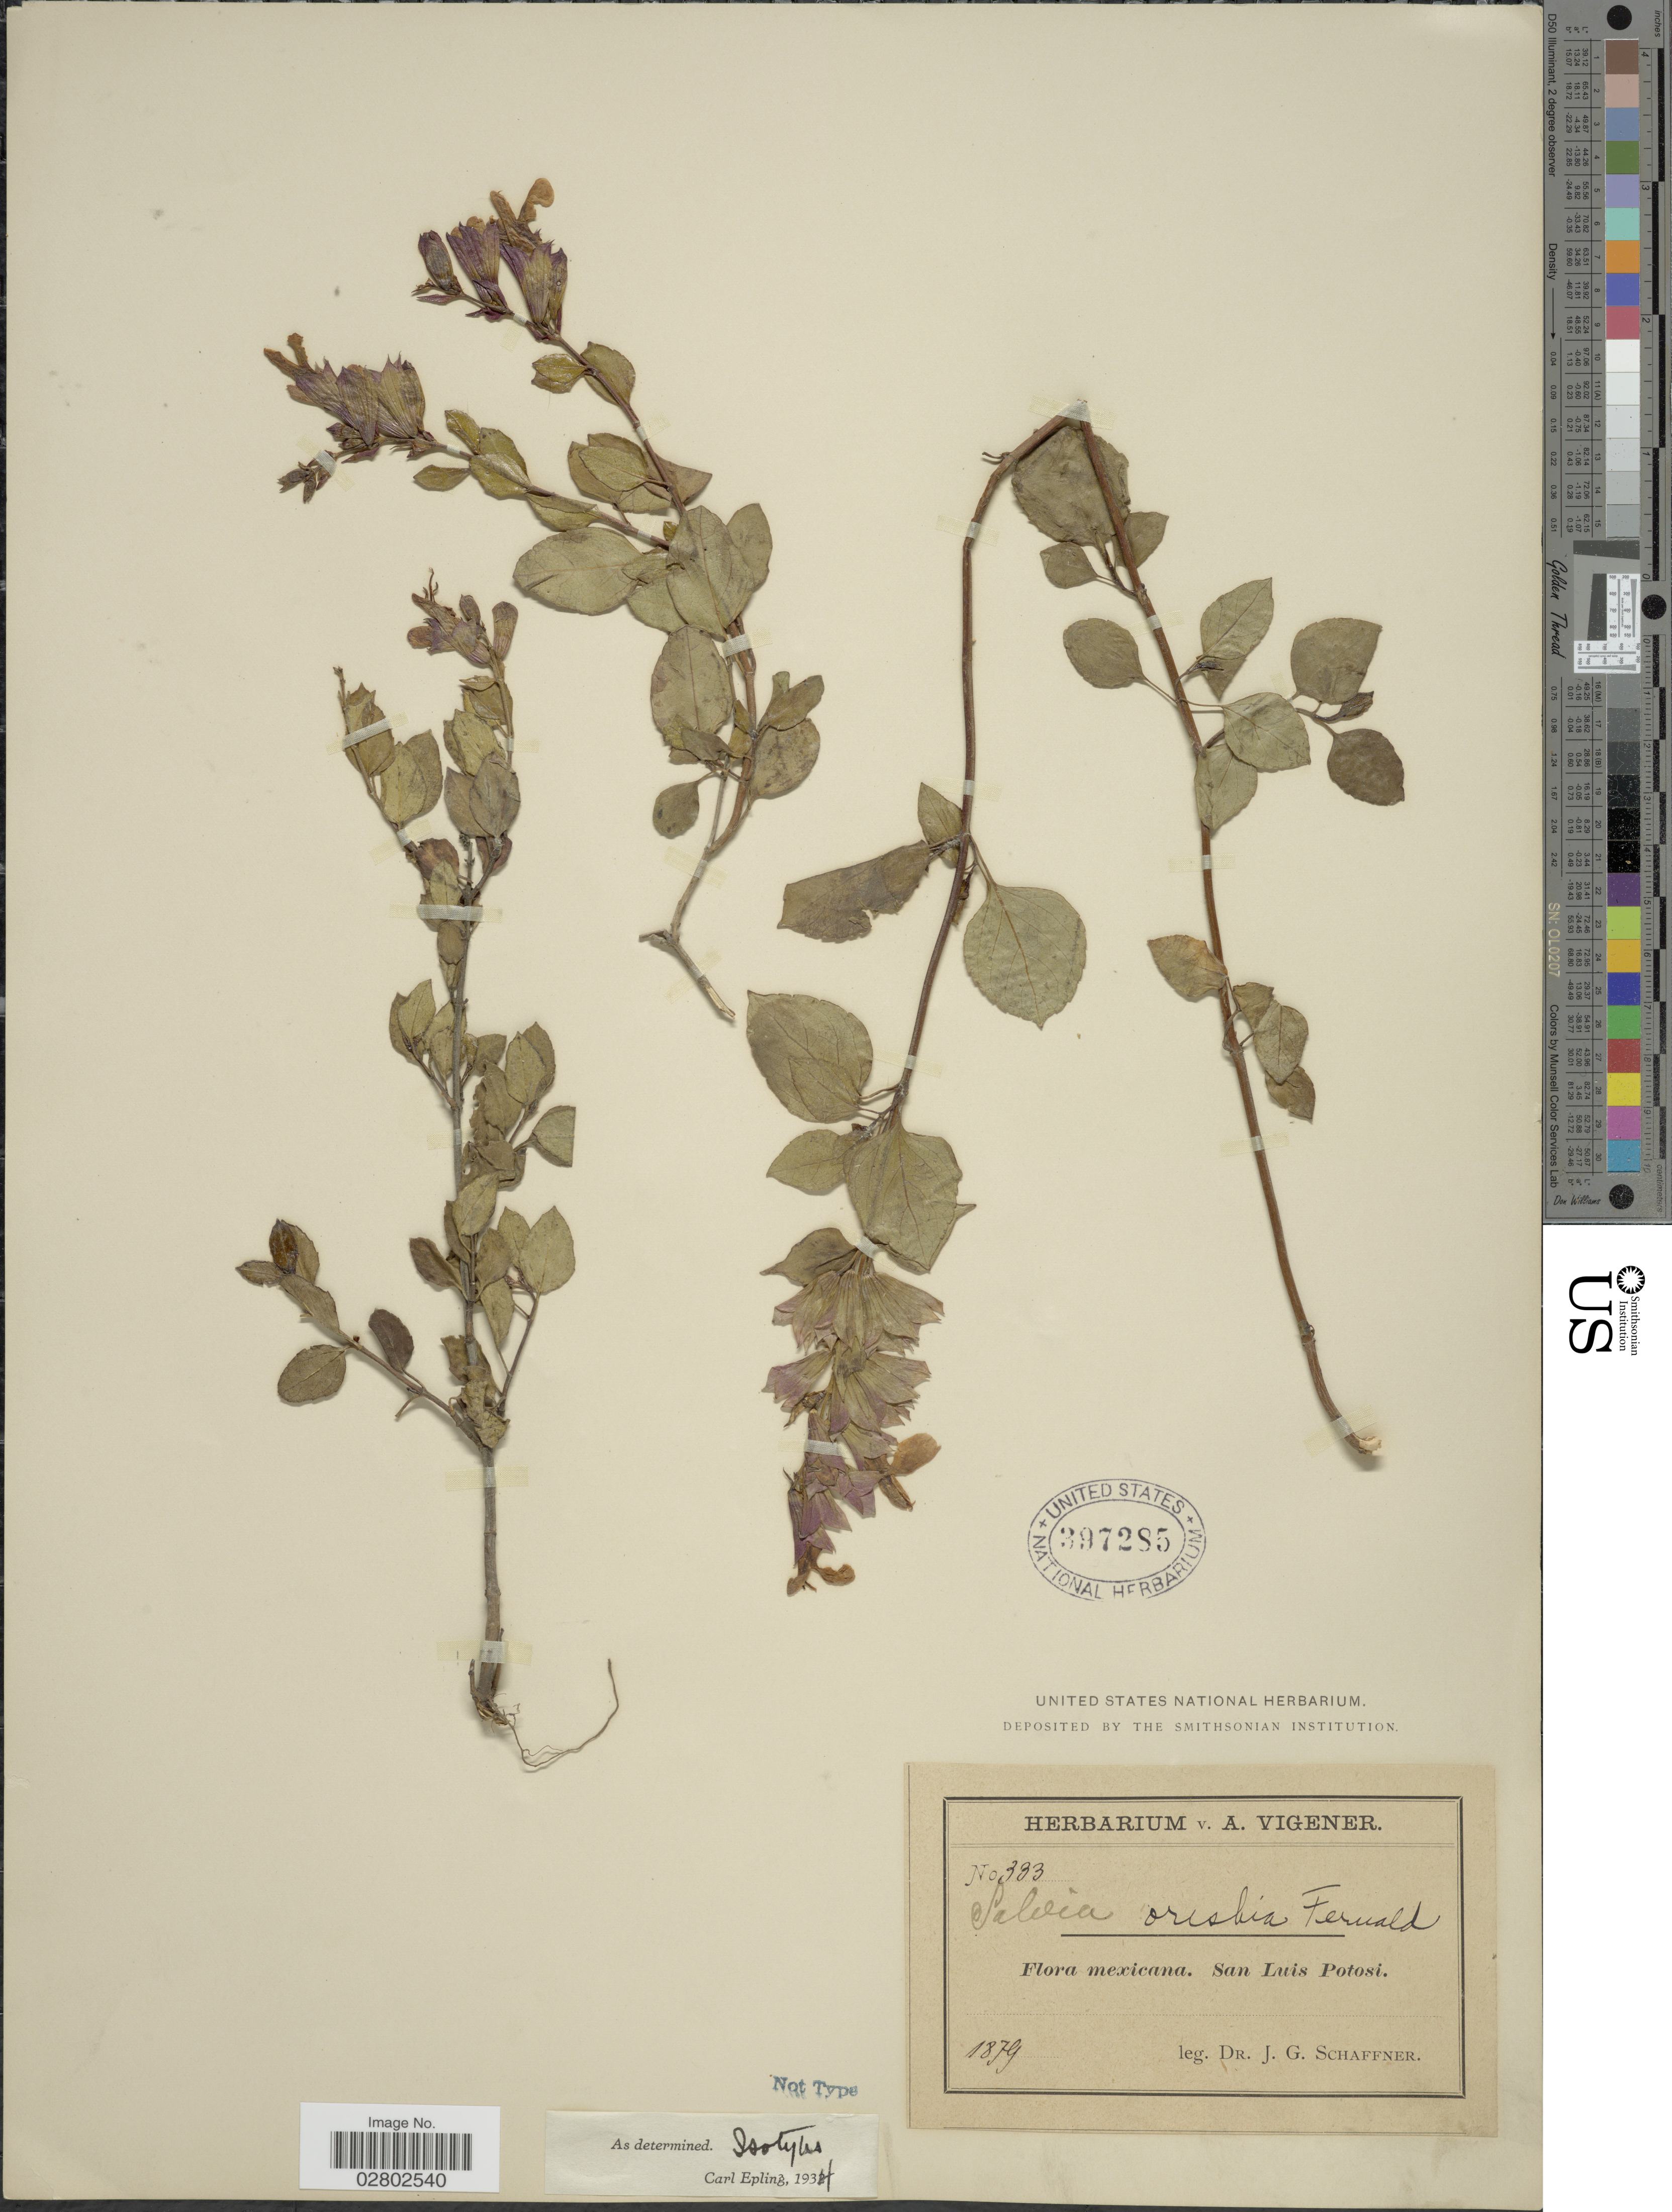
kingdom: Plantae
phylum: Tracheophyta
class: Magnoliopsida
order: Lamiales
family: Lamiaceae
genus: Salvia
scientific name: Salvia oresbia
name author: Fernald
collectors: J. G. Schaffner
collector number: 333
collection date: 1879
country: Mexico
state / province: San Luis Potosí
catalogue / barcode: US 397285